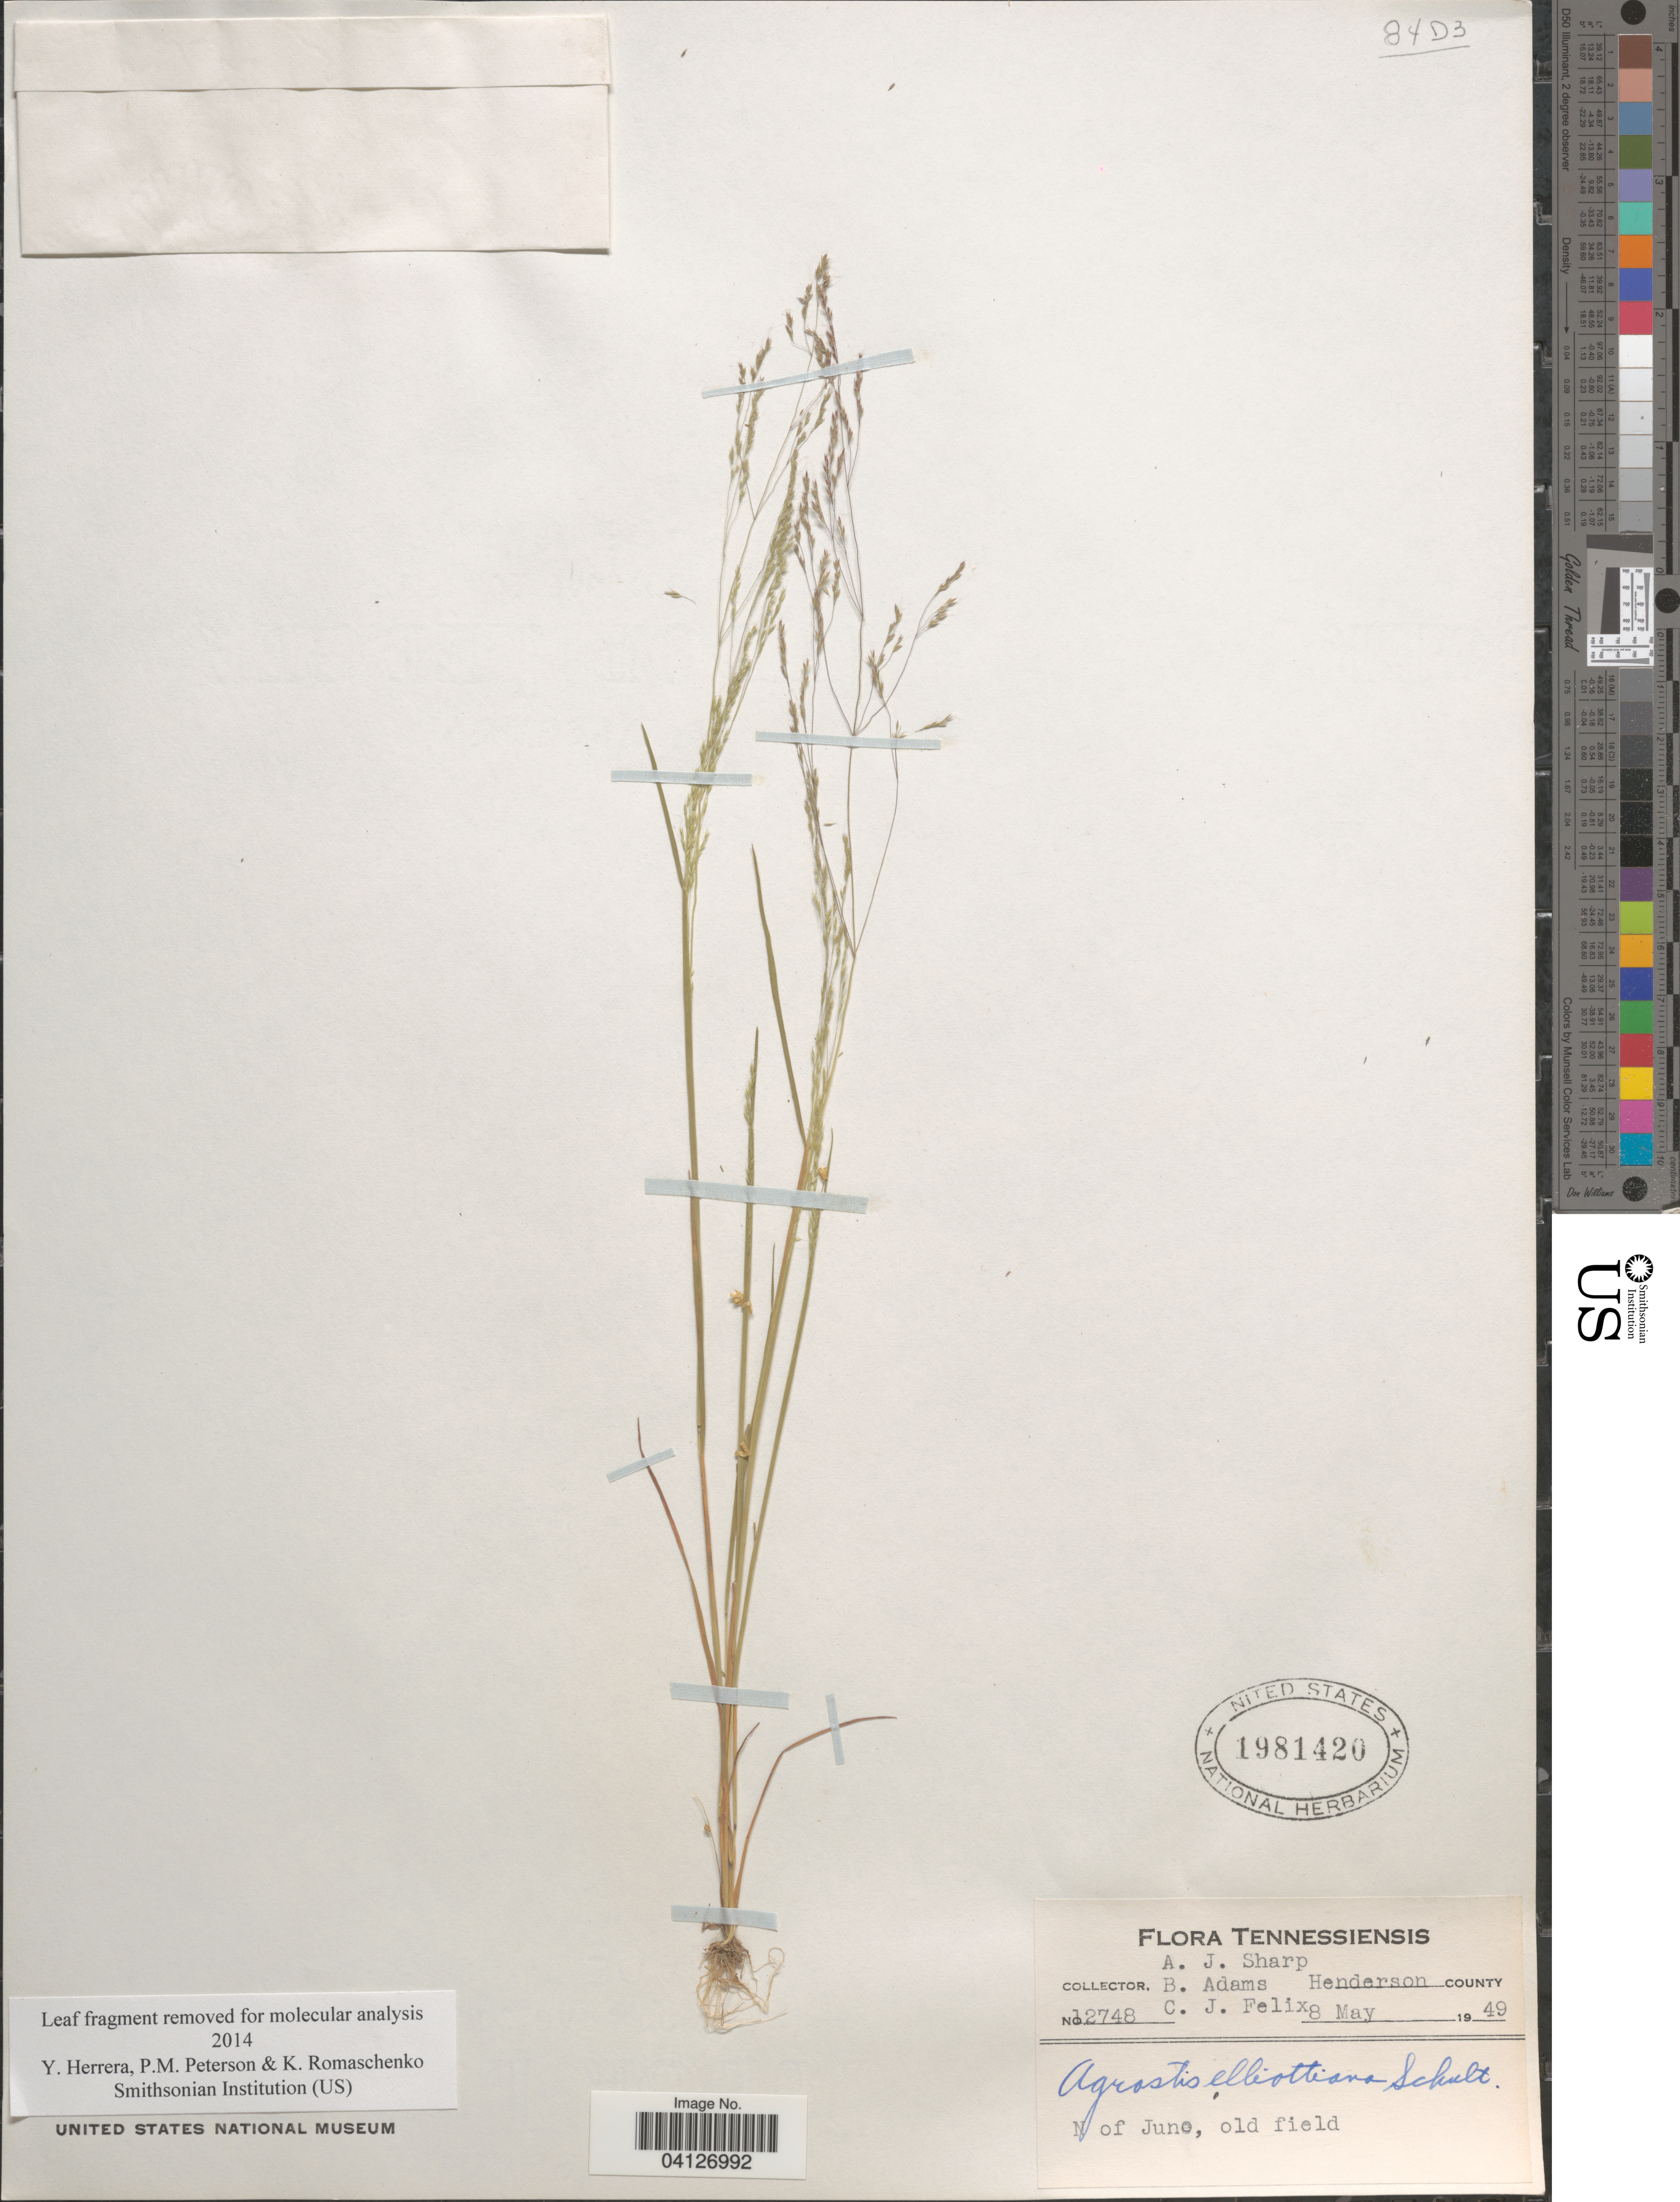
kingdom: Plantae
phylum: Tracheophyta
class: Liliopsida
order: Poales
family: Poaceae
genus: Agrostis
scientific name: Agrostis elliottiana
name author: Schult.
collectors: A. J. Sharp, B. Adams & C. Felix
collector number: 12748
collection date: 1949-05-08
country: United States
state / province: Tennessee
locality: Henderson County. N of Juno, old field.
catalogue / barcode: US 1981420